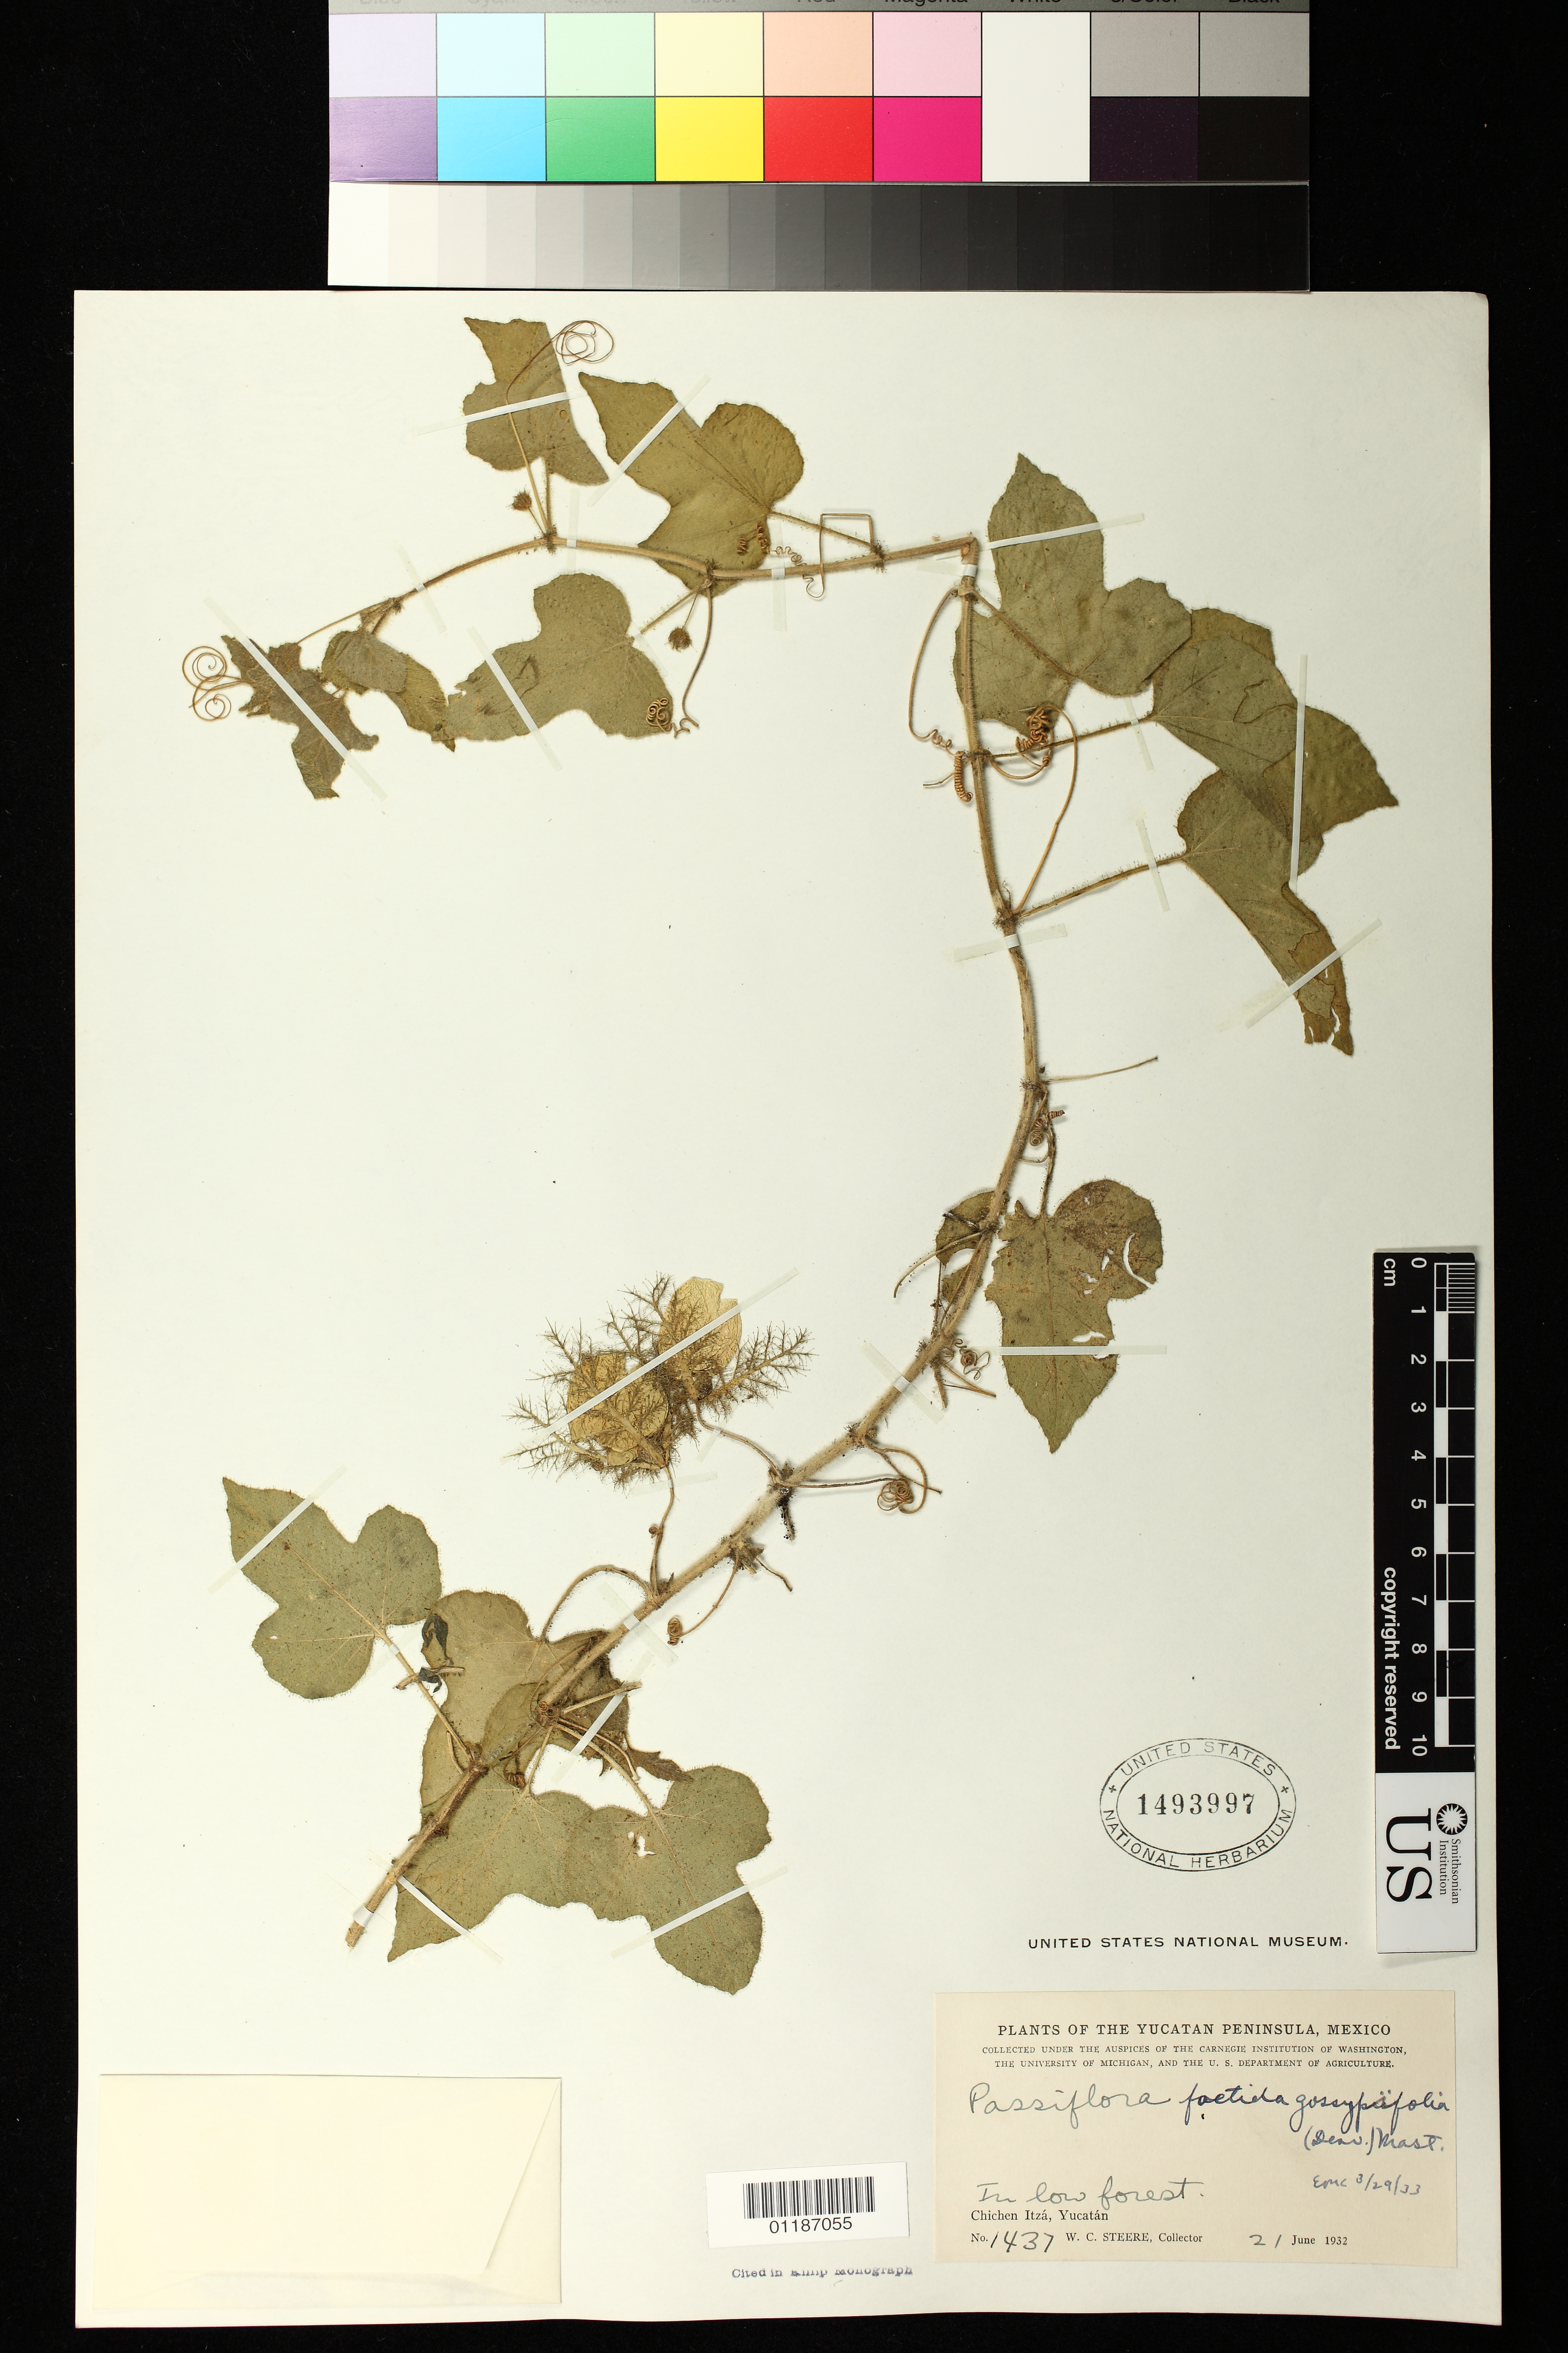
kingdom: Plantae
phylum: Tracheophyta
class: Magnoliopsida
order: Malpighiales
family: Passifloraceae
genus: Passiflora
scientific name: Passiflora foetida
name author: L.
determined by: Svoboda, Harlan T., (NA), US Department of Agriculture (UNITED STATES)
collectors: W. C. Steere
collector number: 1437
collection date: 1932-06-21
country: Mexico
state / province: Yucatán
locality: Chichen Itza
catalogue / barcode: US 1493997